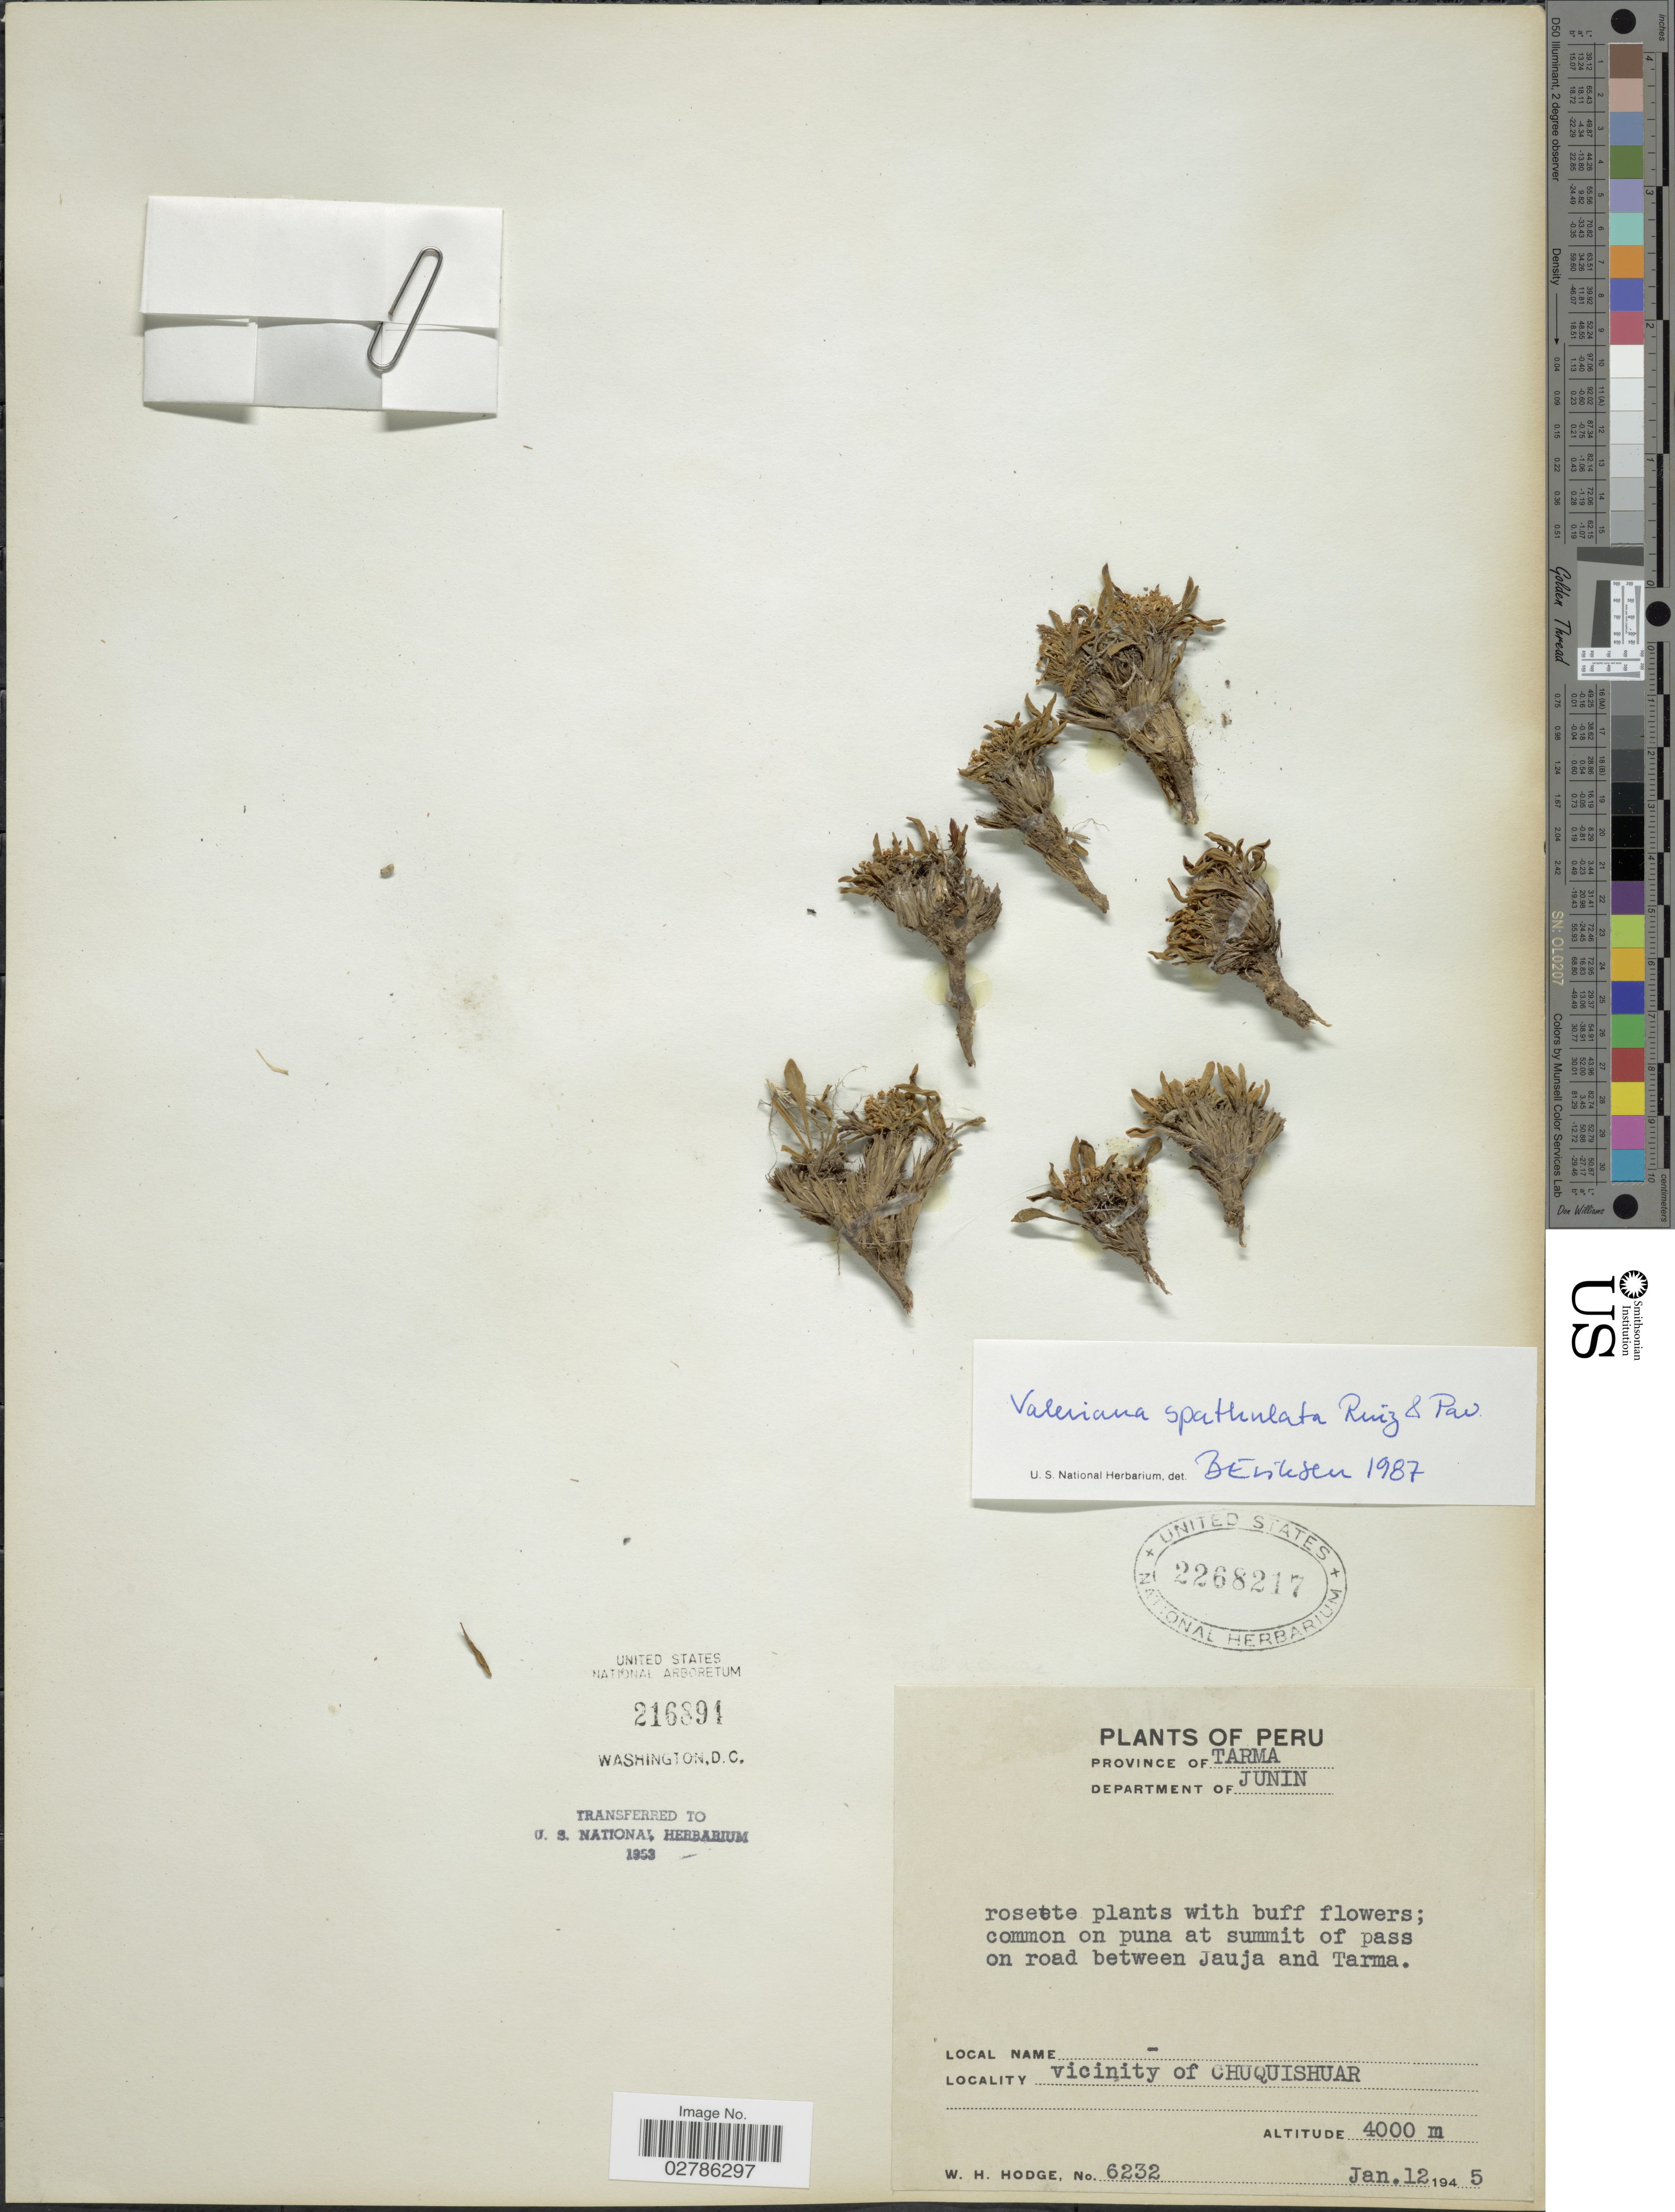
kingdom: Plantae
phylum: Tracheophyta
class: Magnoliopsida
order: Dipsacales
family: Caprifoliaceae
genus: Belonanthus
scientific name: Belonanthus spathulatus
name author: (Ruiz & Pav.) Schmale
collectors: W. Hodge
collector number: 6232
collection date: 1945-01-12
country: Peru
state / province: Junín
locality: Province of Tarma, Department of Junin, common on puna at summit of pass on road between Jauja and Tarma, vicinity of Chuquishuar.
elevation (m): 4000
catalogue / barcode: US 2268217